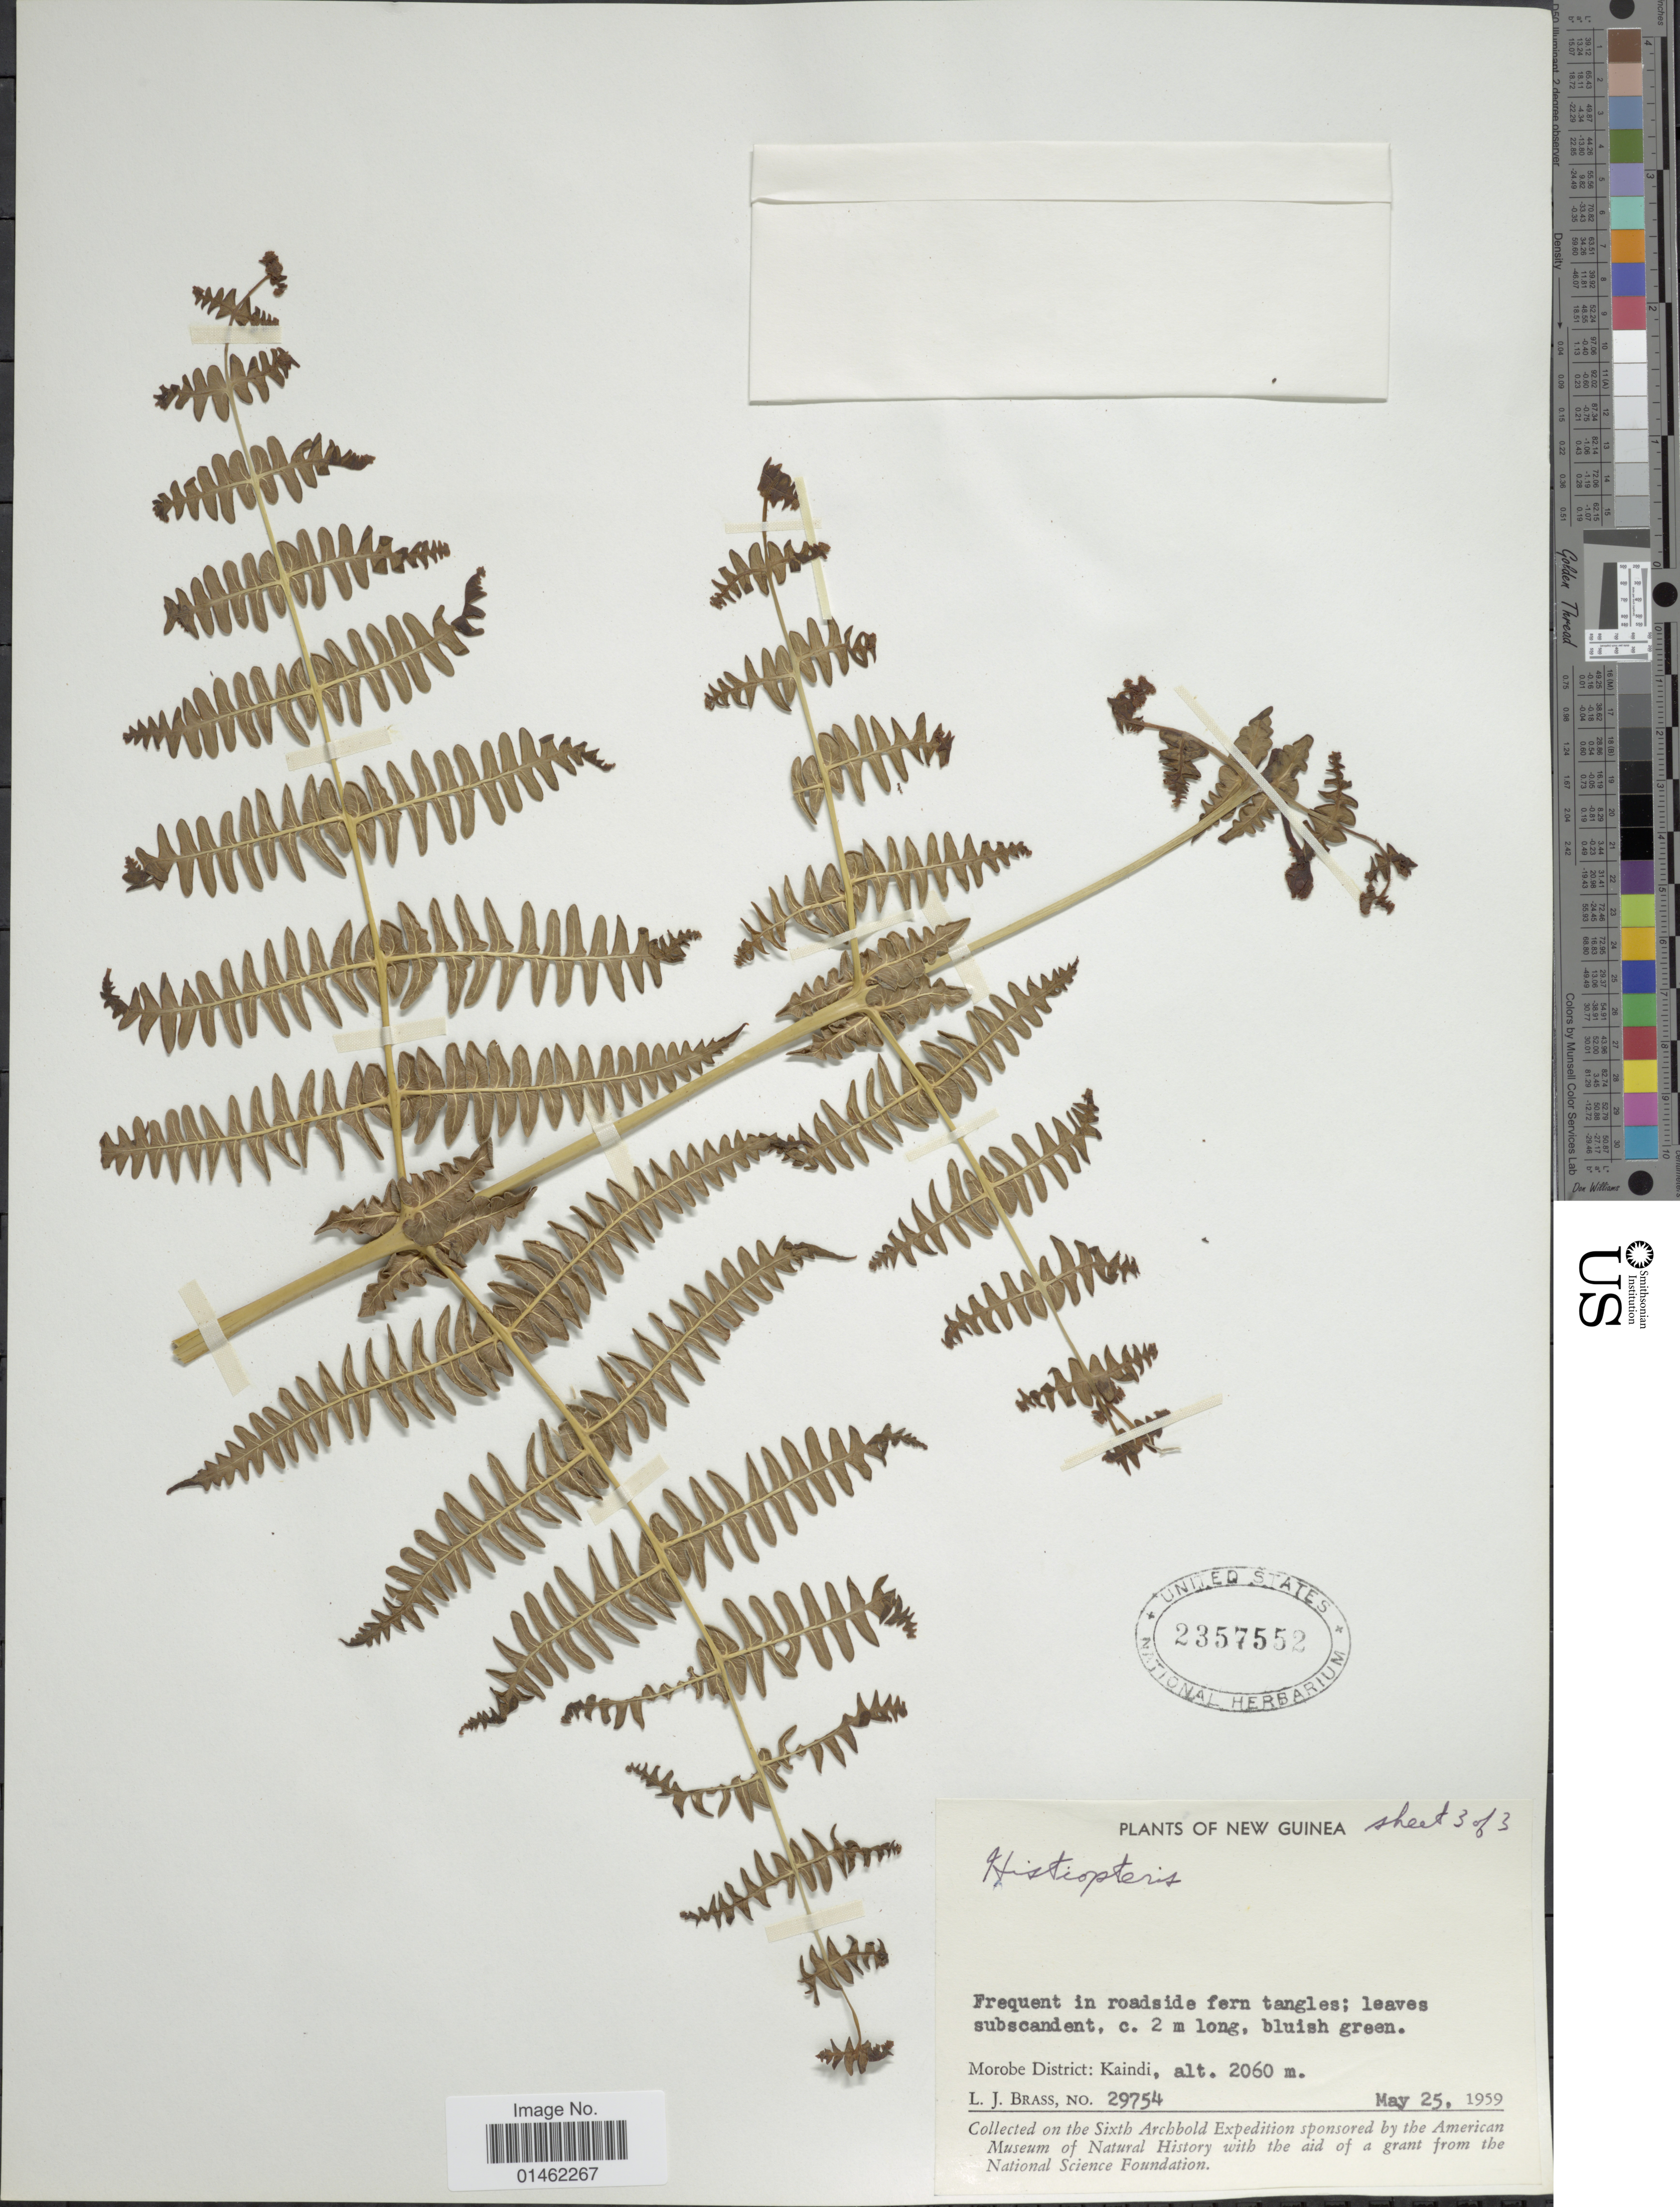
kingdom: Plantae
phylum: Tracheophyta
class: Polypodiopsida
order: Polypodiales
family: Dennstaedtiaceae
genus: Histiopteris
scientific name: Histiopteris sp.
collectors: L. J. Brass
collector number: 29754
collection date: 1959-05-25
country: Papua New Guinea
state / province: Morobe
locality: New Guinea, Morobe District: Kandi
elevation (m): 2060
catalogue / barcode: US 2357552